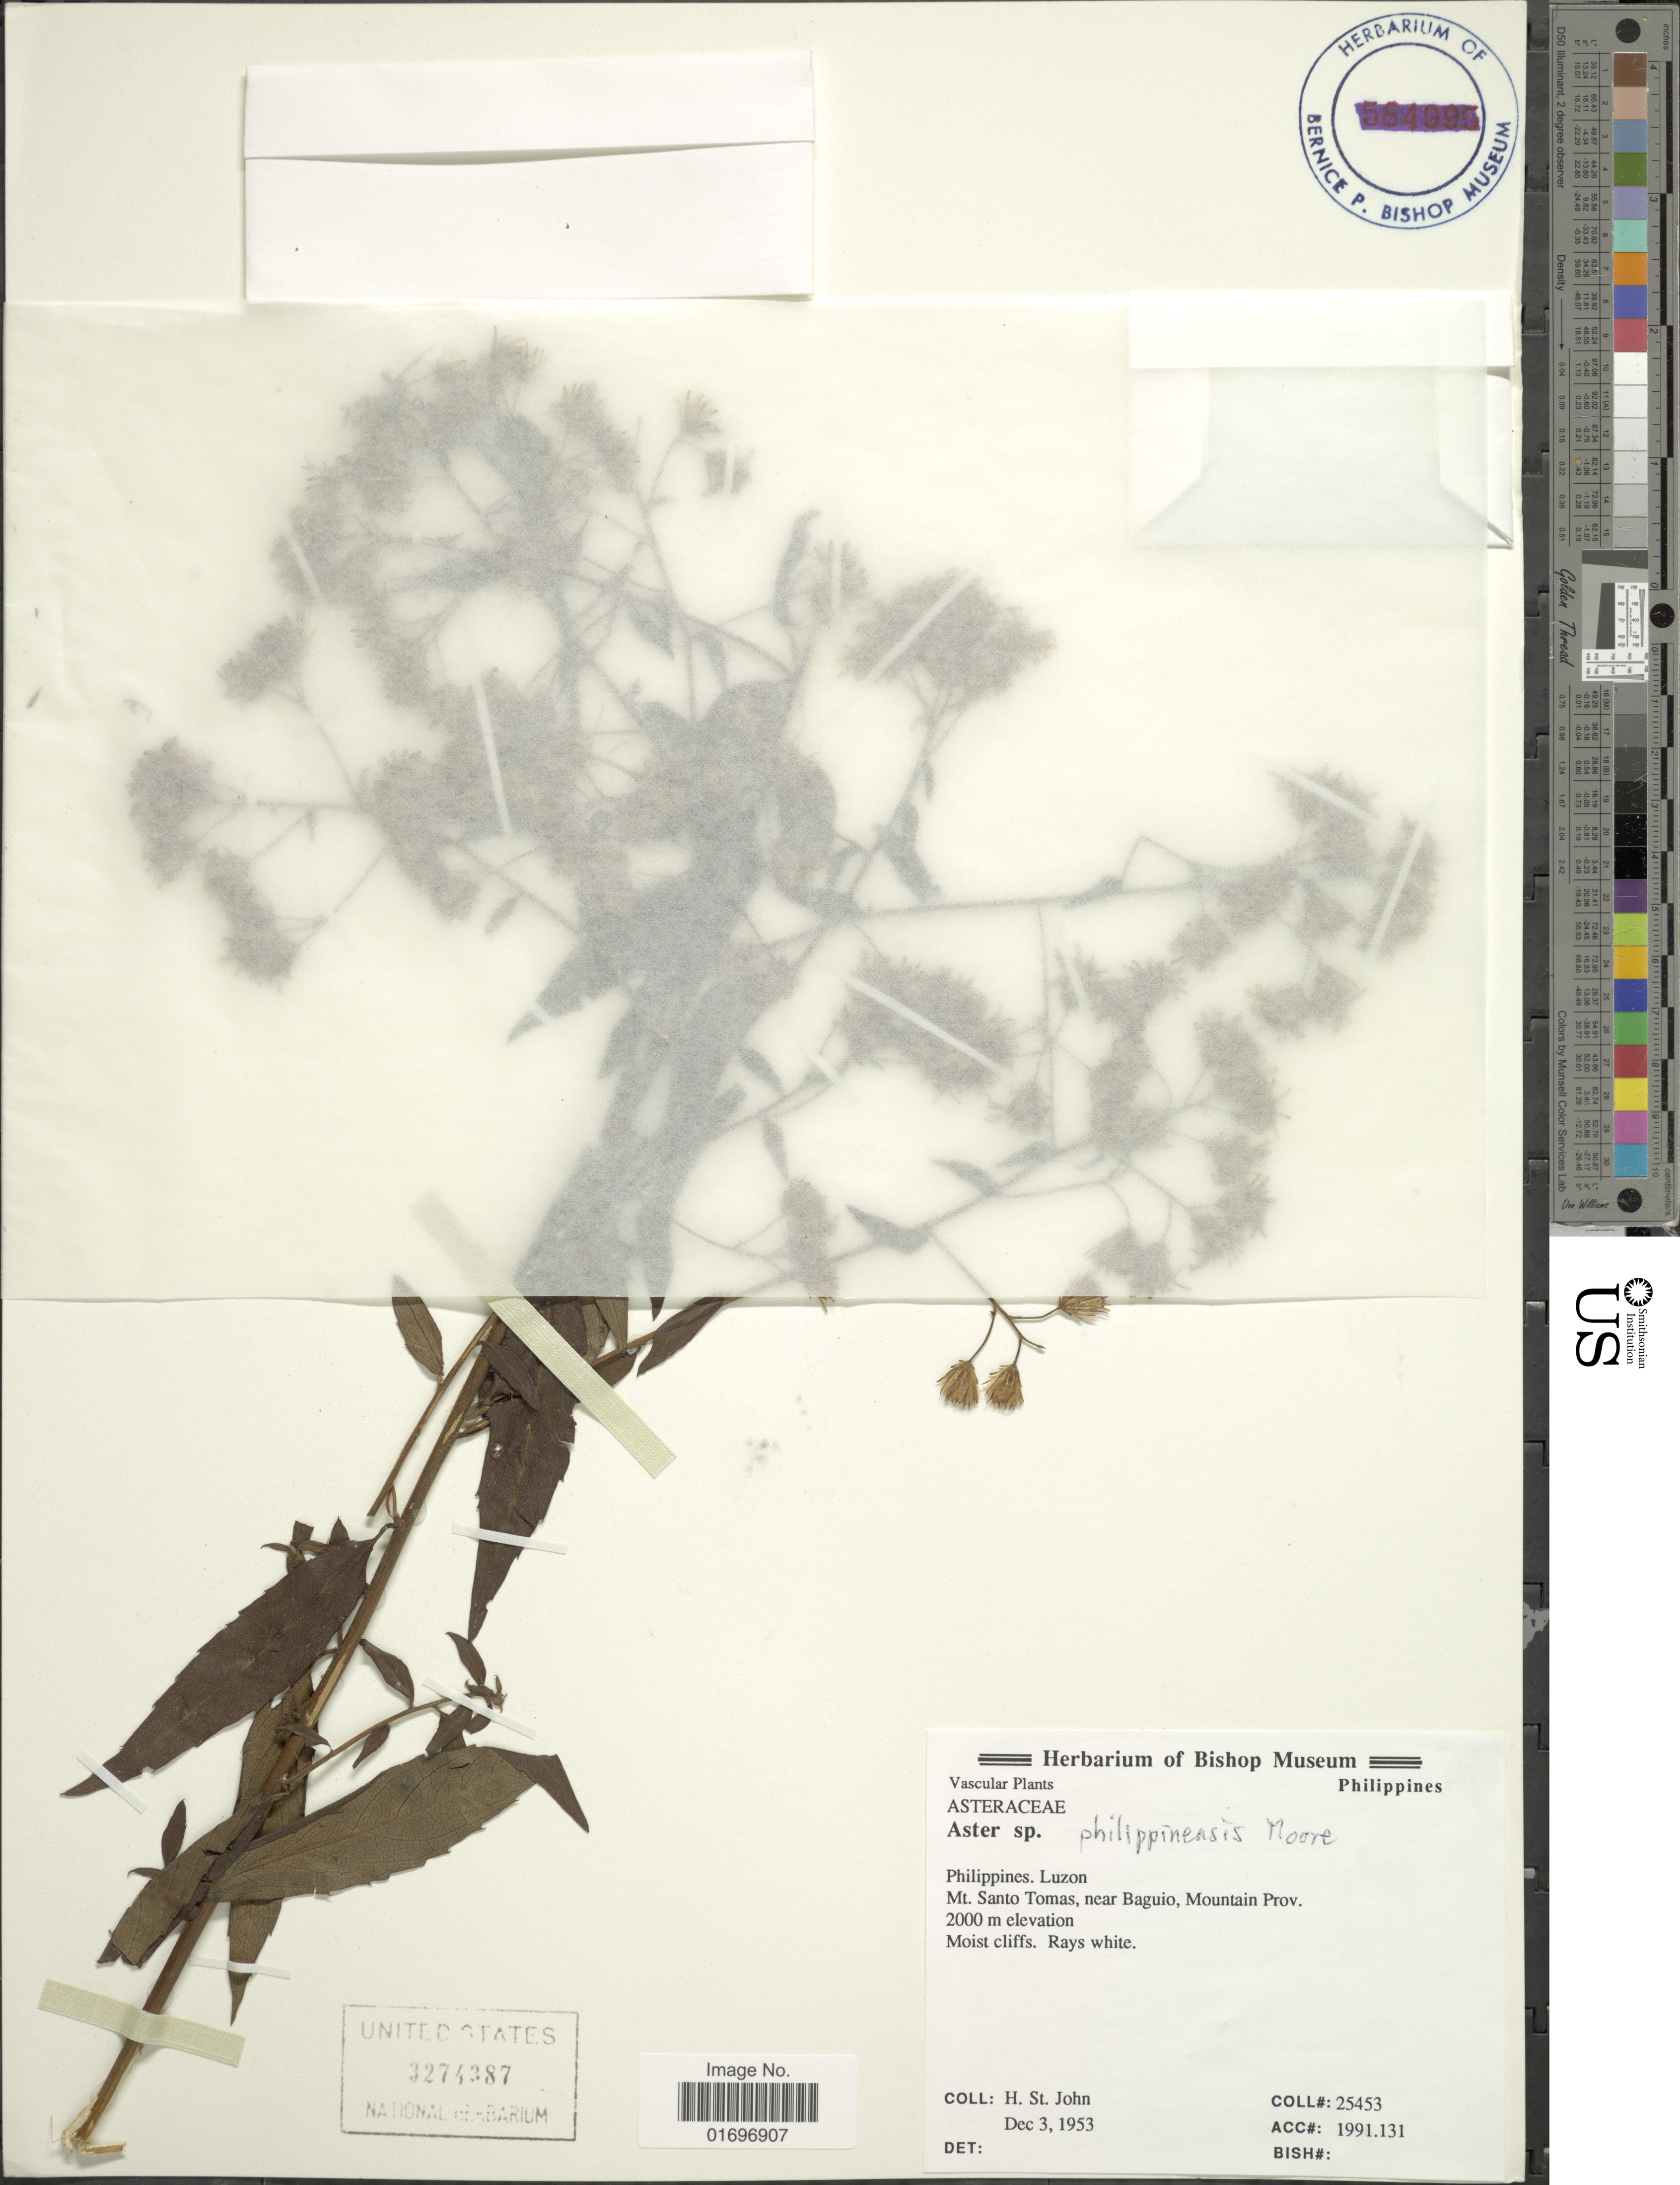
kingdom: Plantae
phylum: Tracheophyta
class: Magnoliopsida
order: Asterales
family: Asteraceae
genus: Aster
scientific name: Aster philippinensis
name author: S. Moore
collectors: H. St. John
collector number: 25453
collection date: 1953-12-03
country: Philippines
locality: Philippines. Luzon. Mt. Santo Tomas, near Baguio, Mountain Prov.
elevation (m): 2000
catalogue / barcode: US 3274387